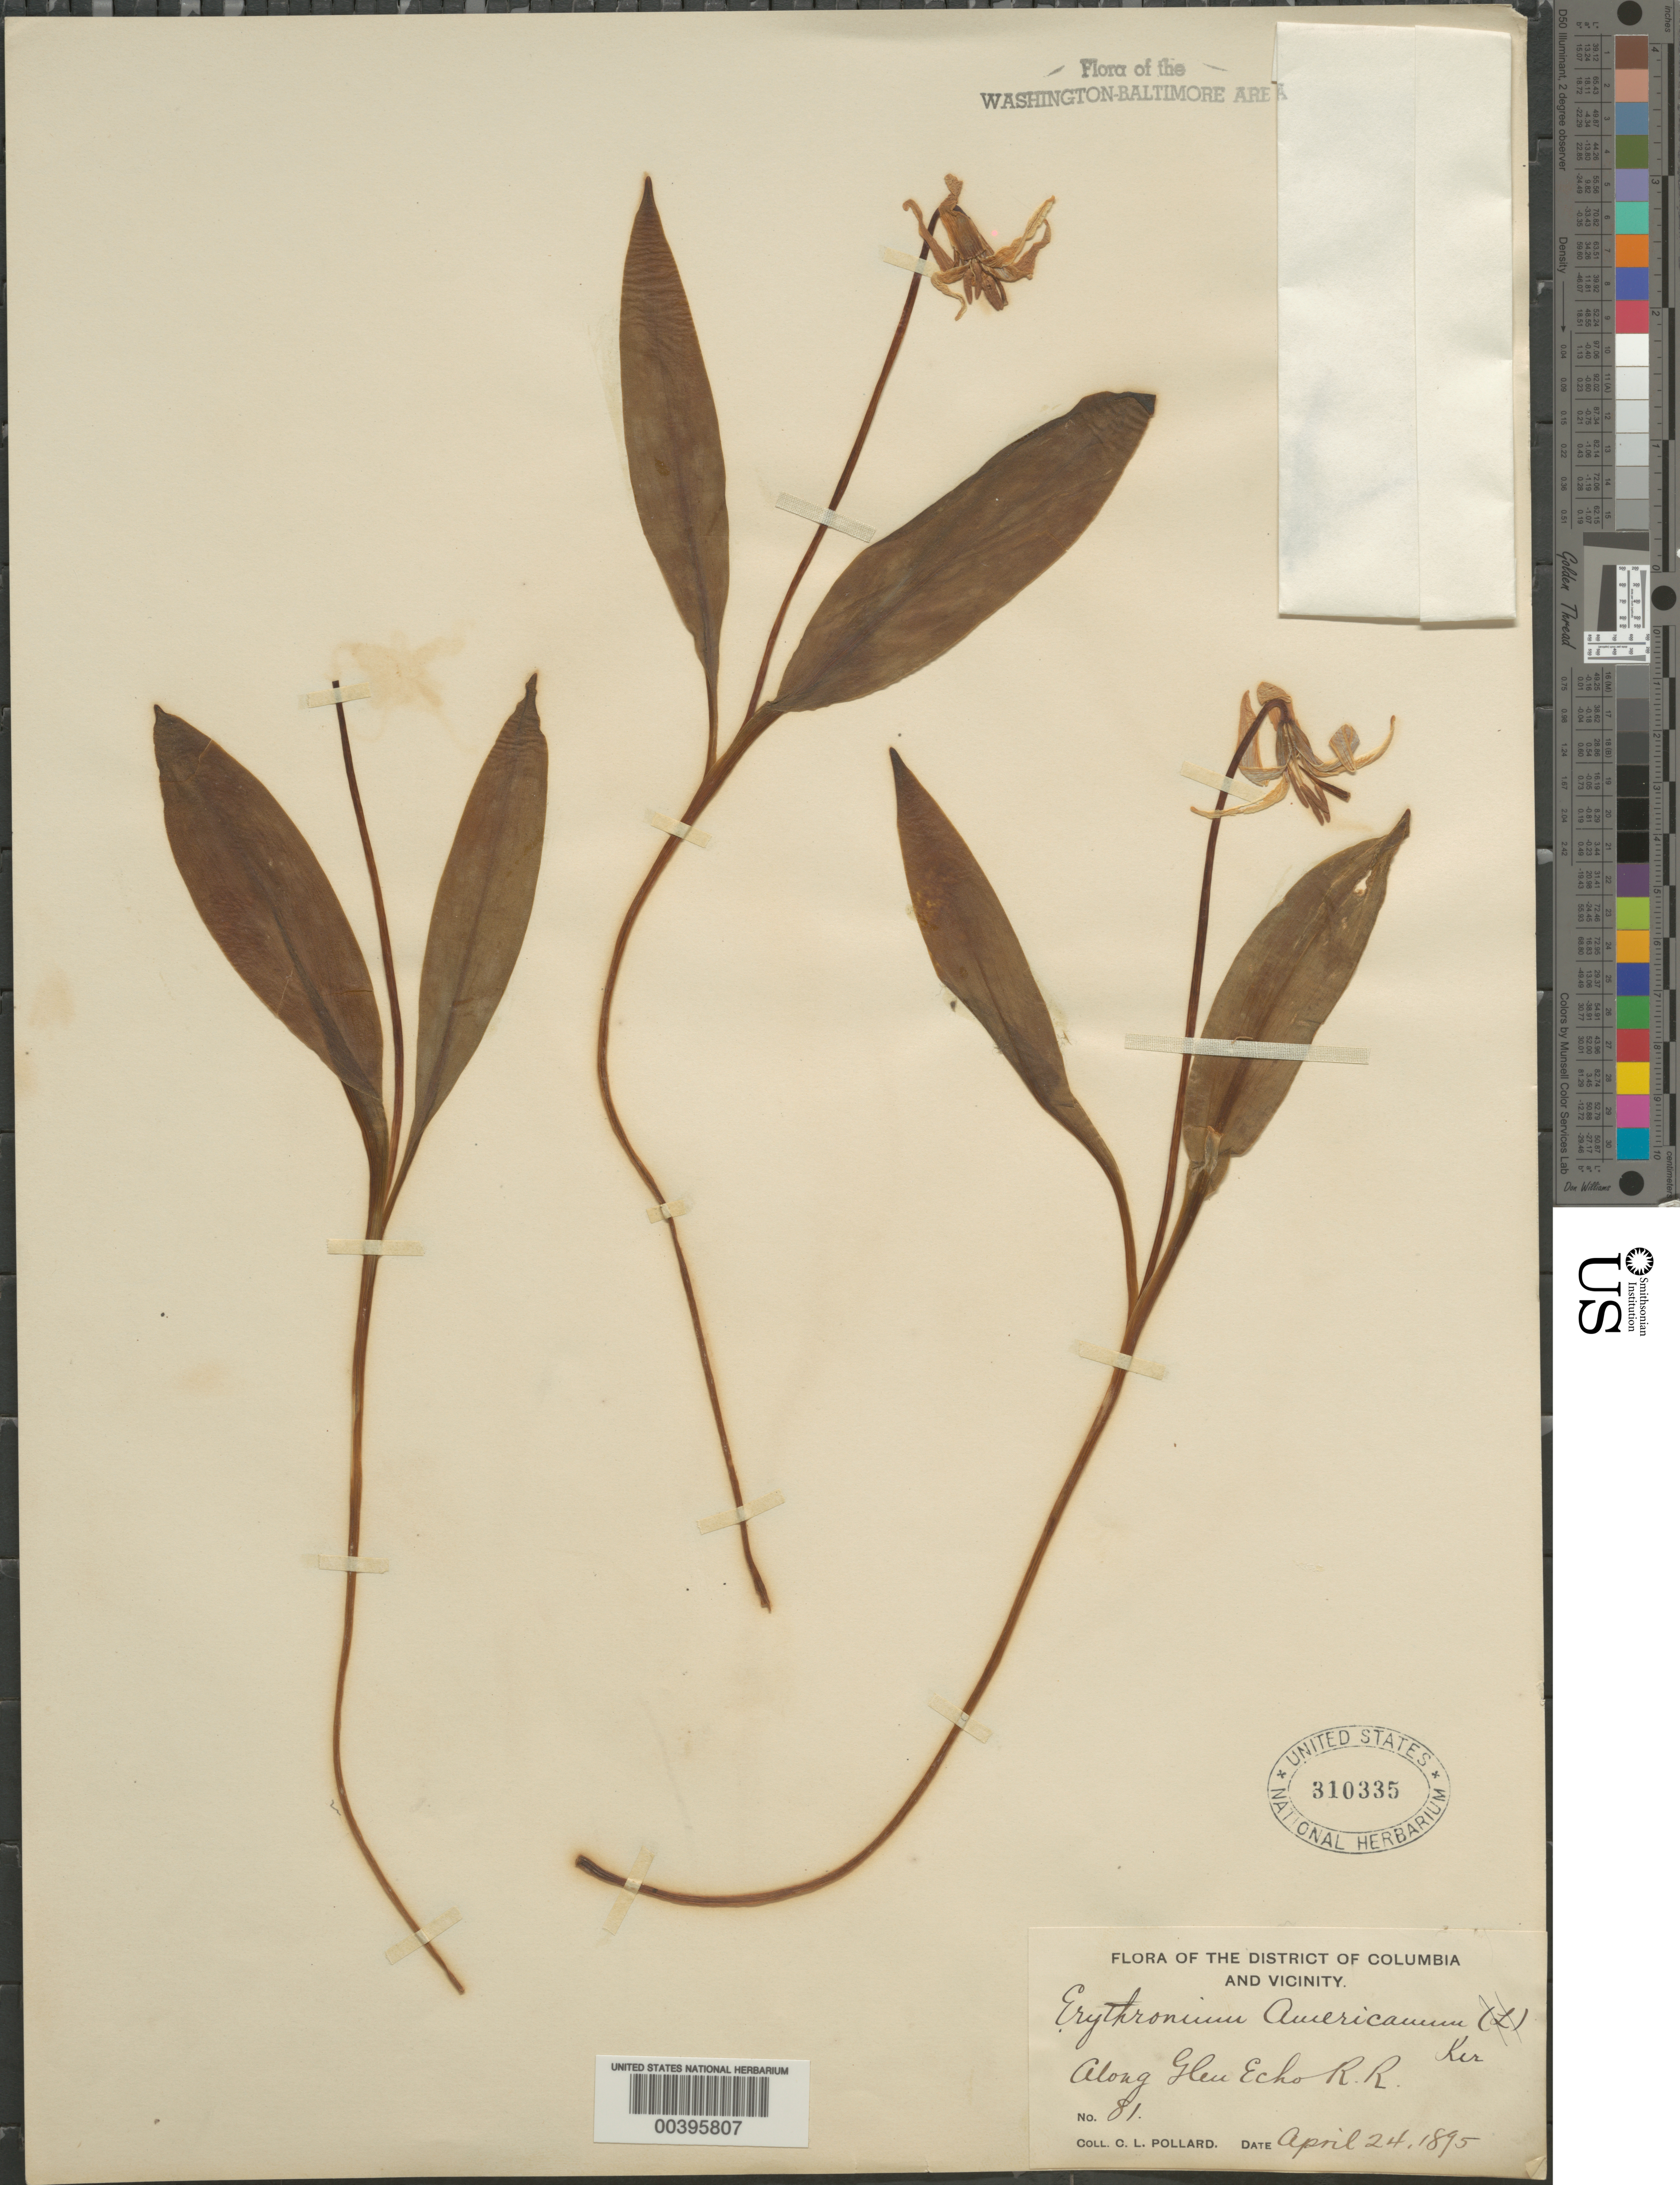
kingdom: Plantae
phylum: Tracheophyta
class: Liliopsida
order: Liliales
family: Liliaceae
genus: Erythronium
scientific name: Erythronium americanum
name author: Ker Gawl.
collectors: C. L. Pollard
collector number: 81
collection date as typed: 24 Apr 1895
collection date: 1895-04-24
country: United States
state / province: Maryland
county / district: Montgomery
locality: Along Glen Echo Railroad C. & O. Canal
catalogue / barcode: US 310335